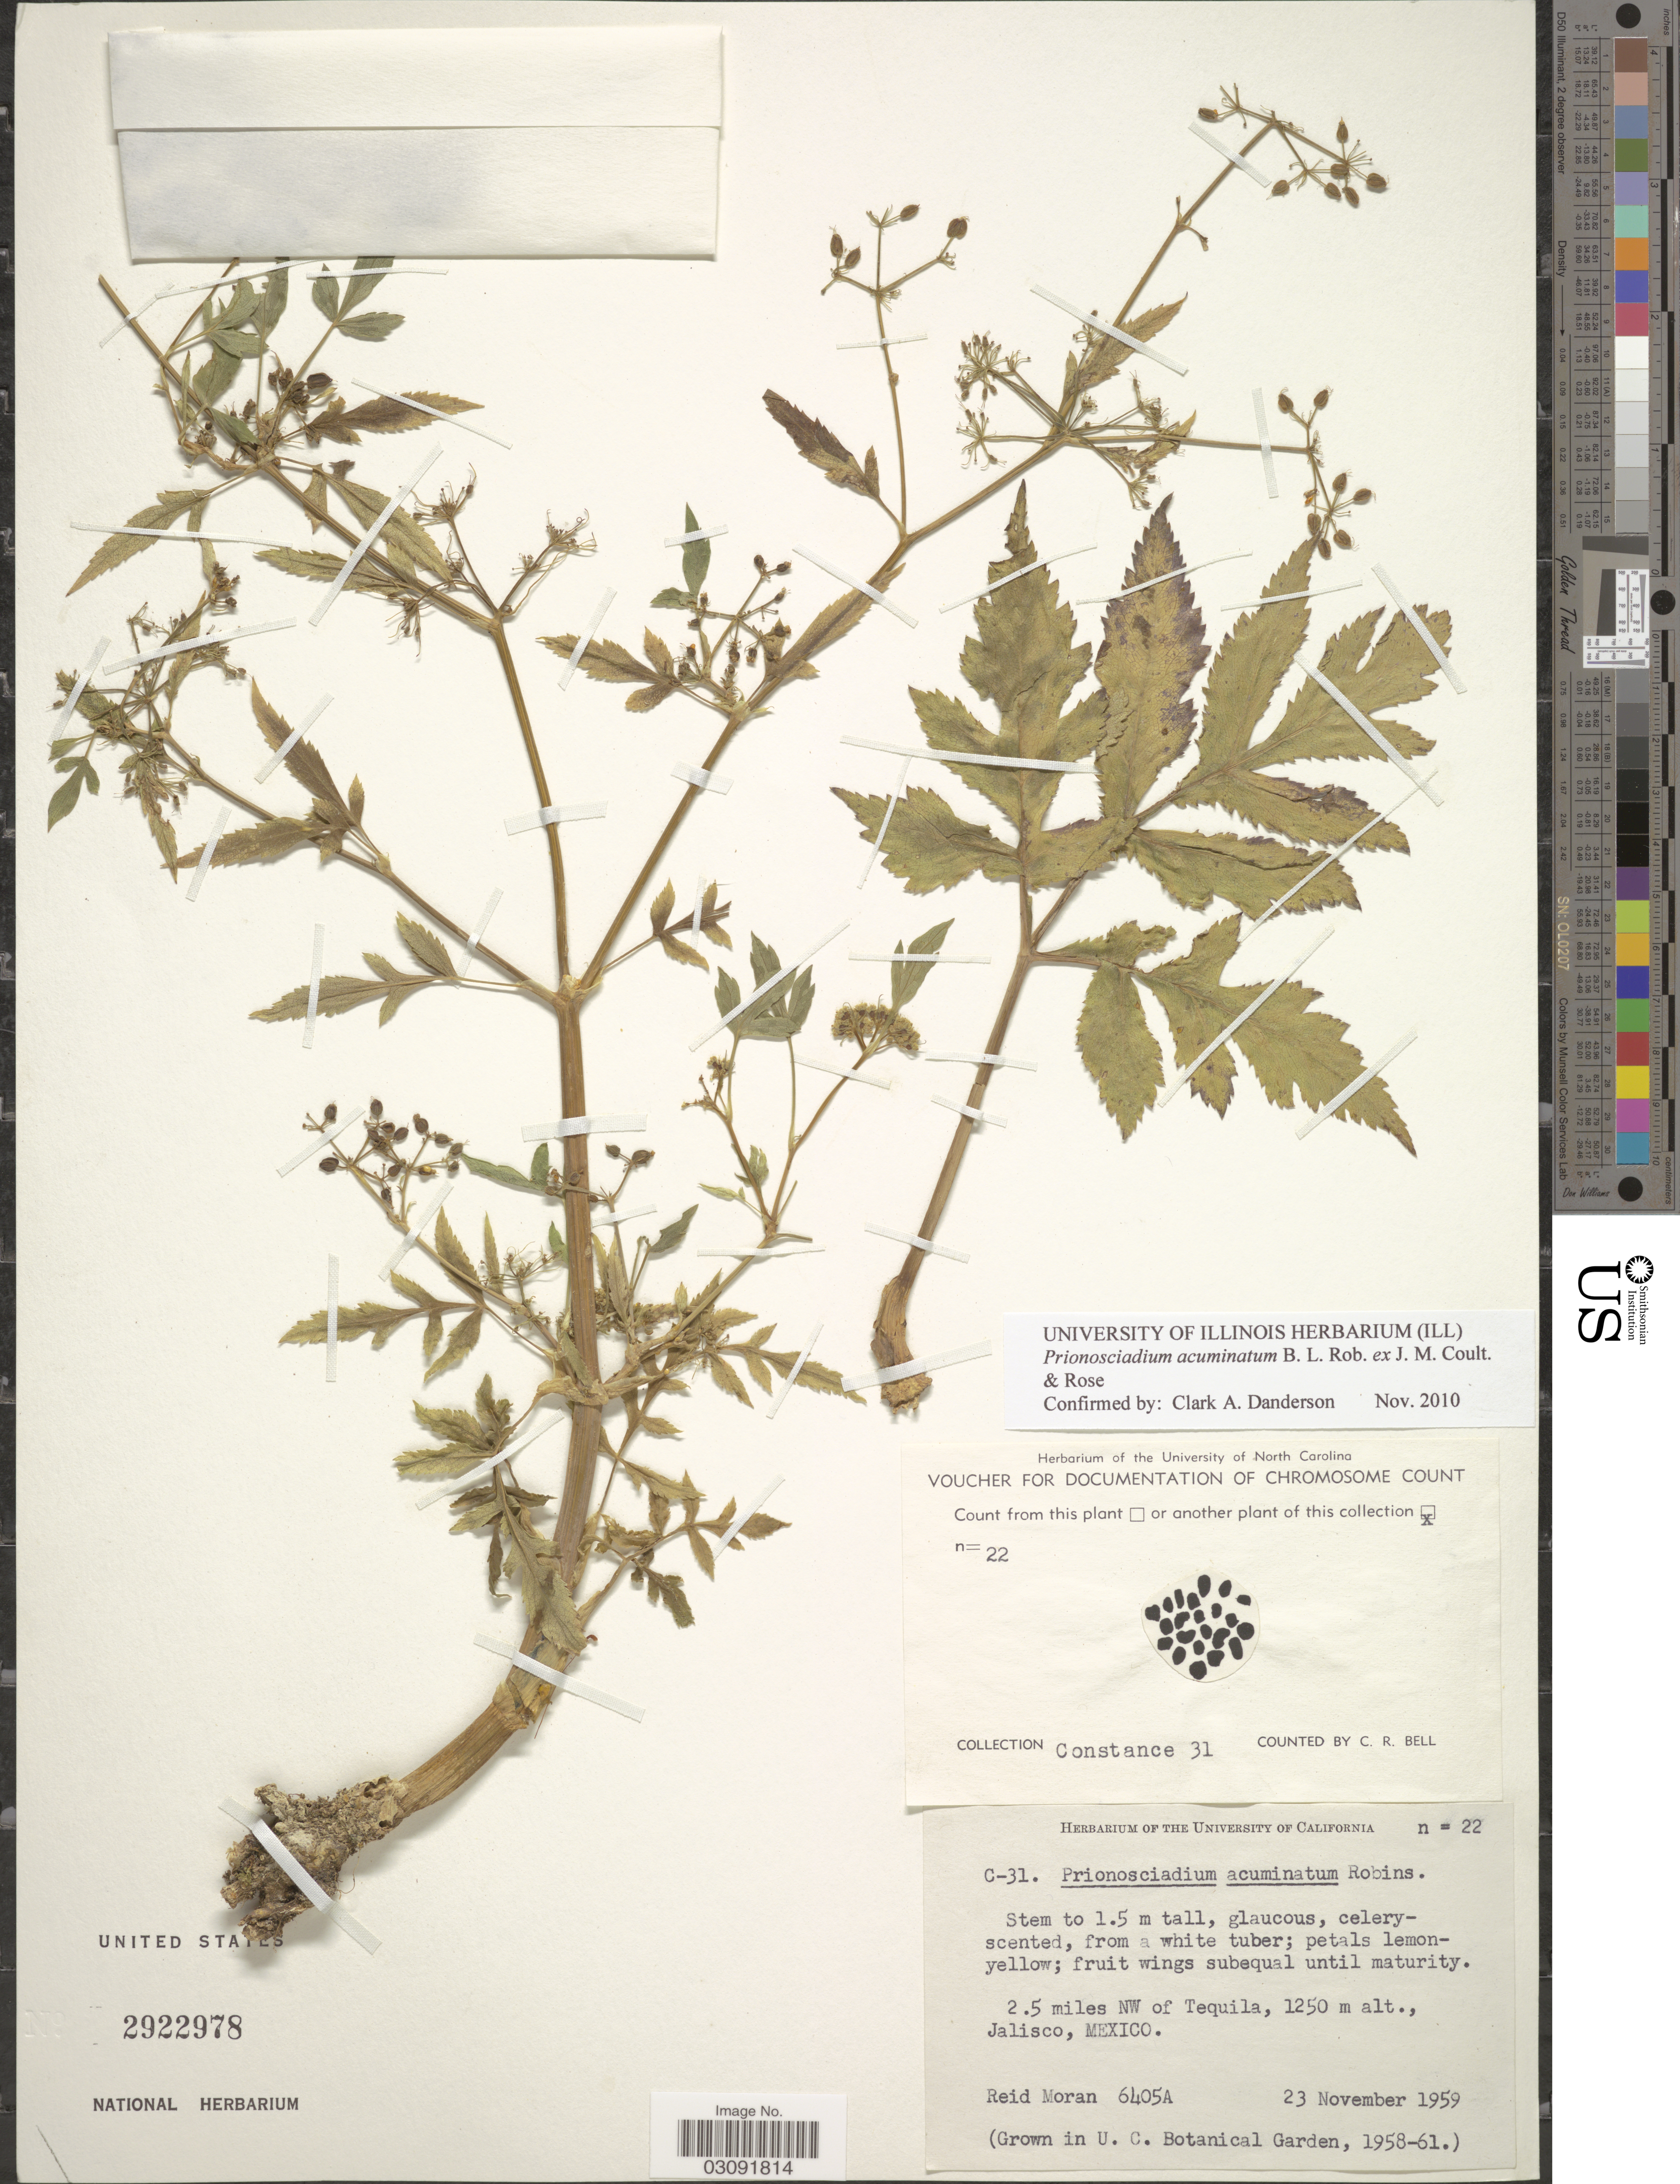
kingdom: Plantae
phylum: Tracheophyta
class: Magnoliopsida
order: Apiales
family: Apiaceae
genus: Prionosciadium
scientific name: Prionosciadium acuminatum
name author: B.L. Rob. ex J.M. Coult. & Rose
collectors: R. Moran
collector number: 6405A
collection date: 1959-11-23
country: Mexico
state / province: Jalisco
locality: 2.5 miles NW of Tequila, Jalisco.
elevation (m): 1250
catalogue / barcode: US 2922978